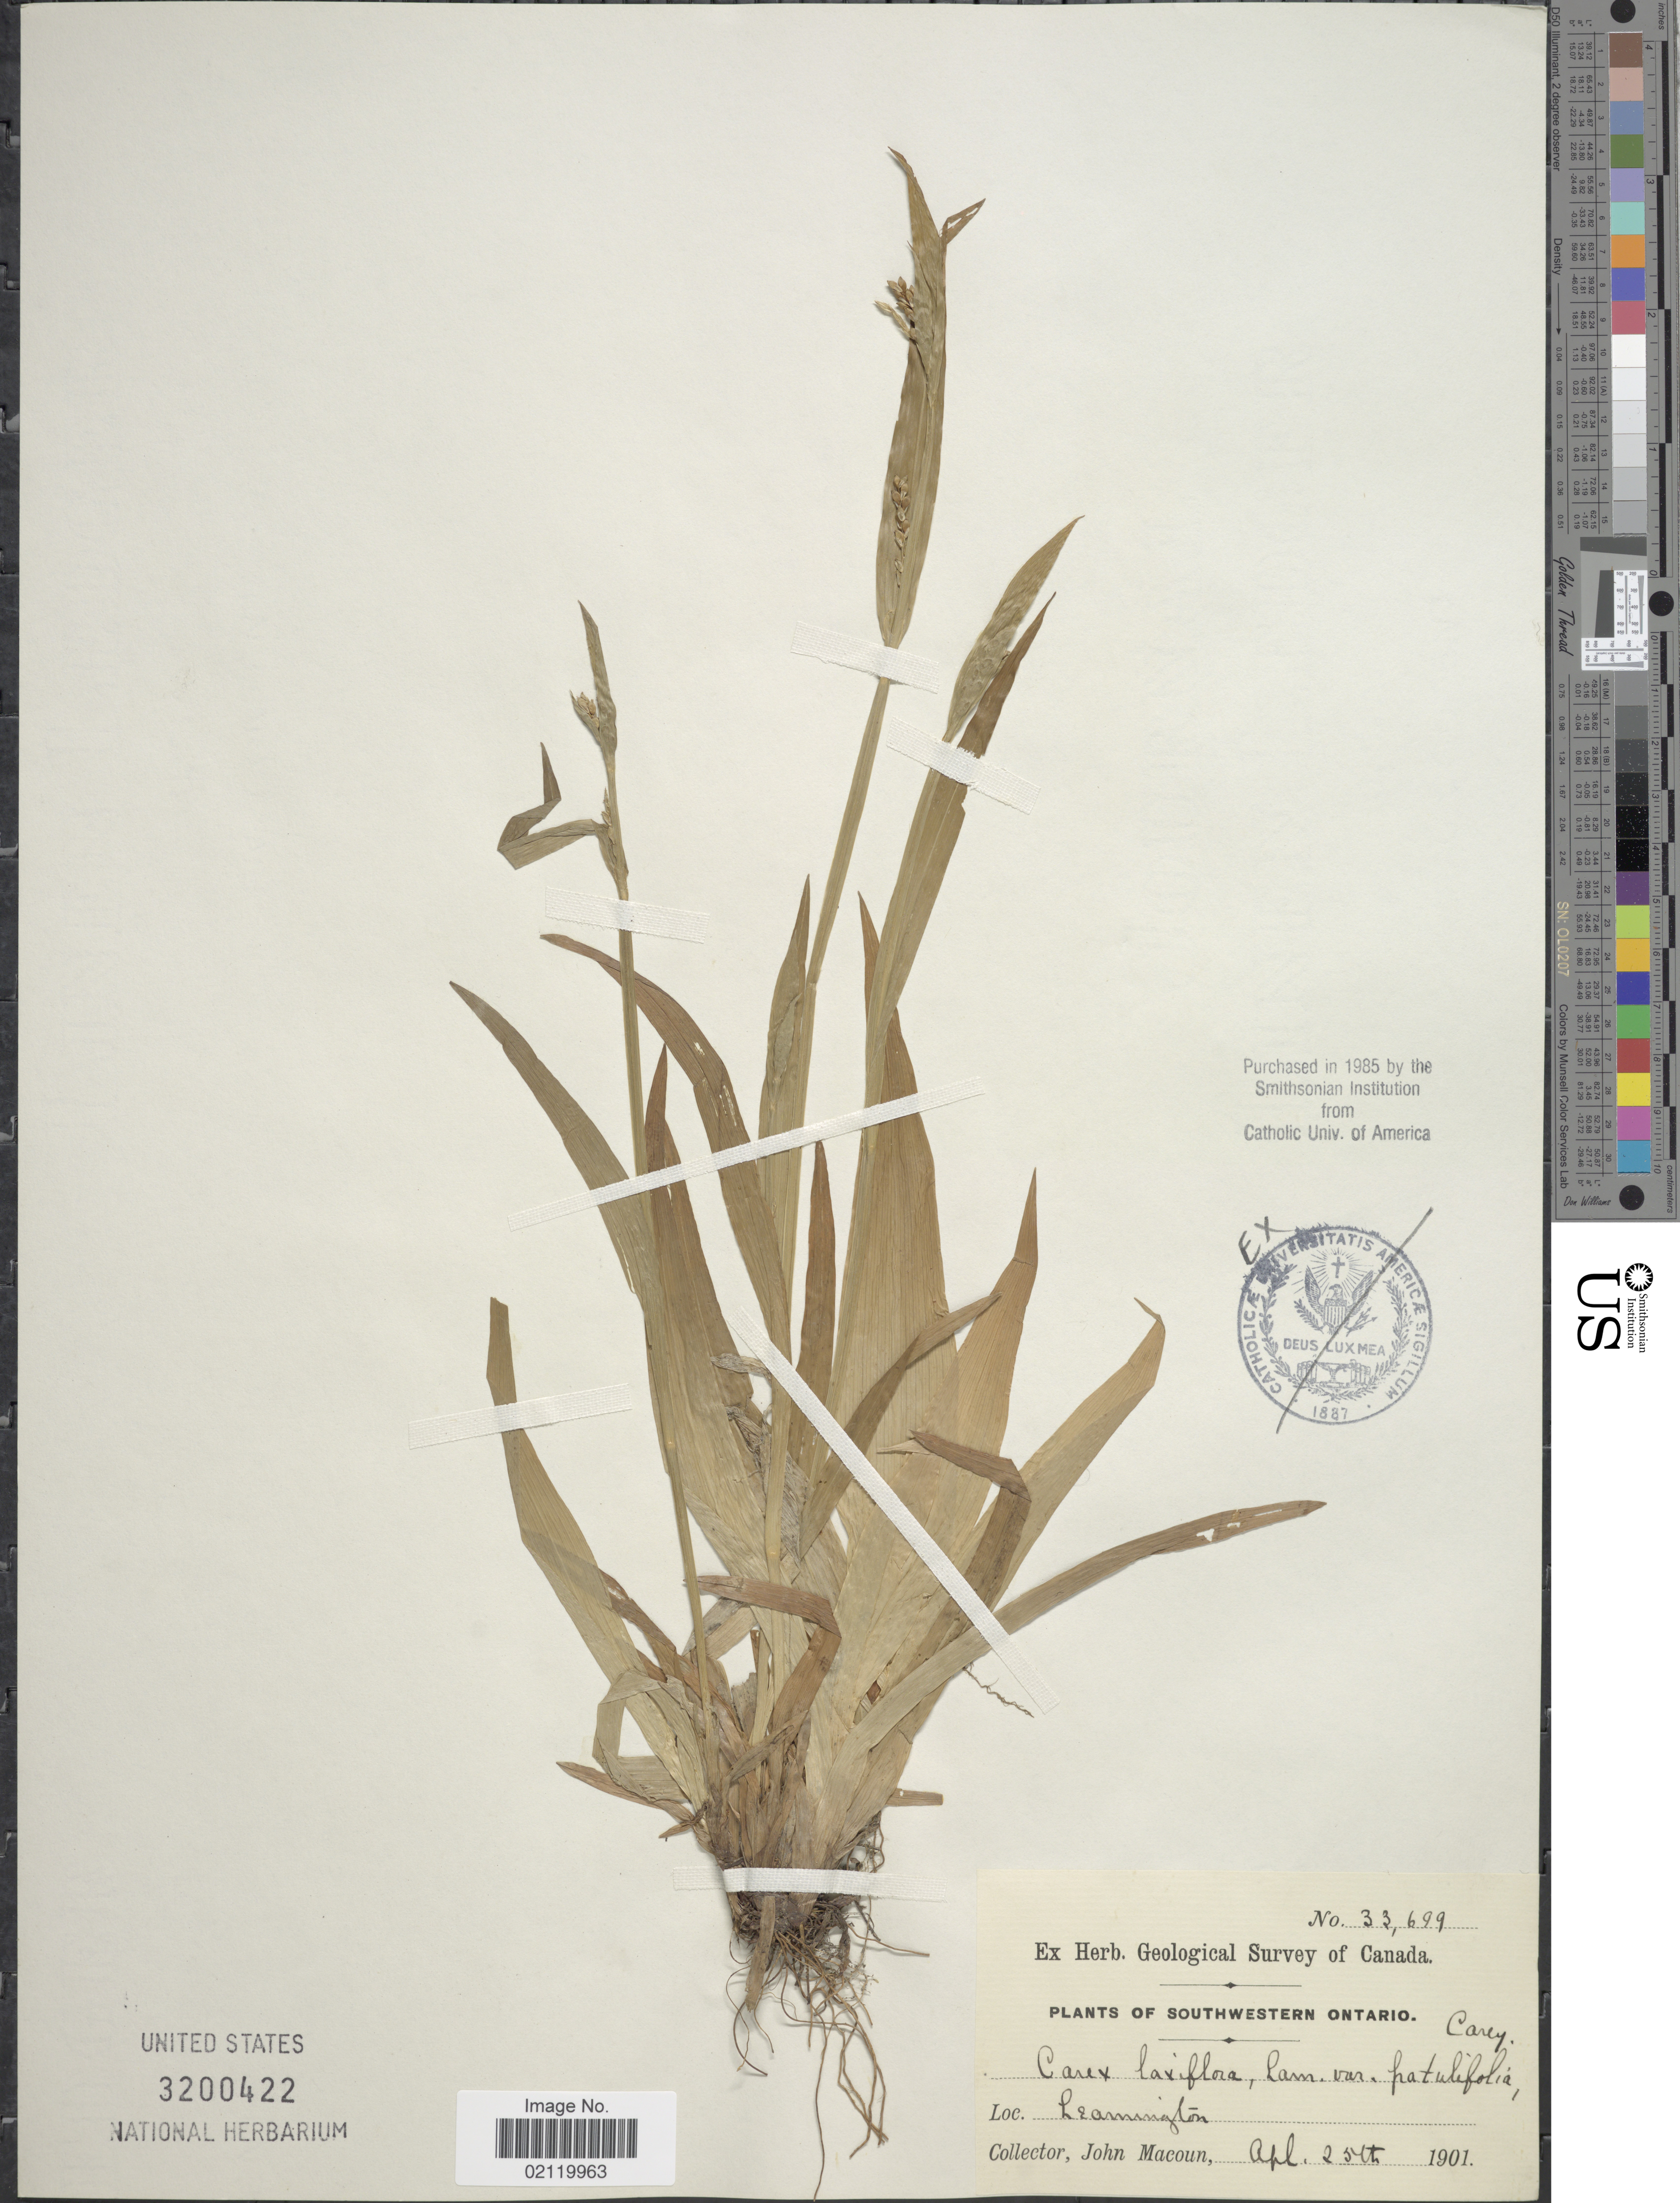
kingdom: Plantae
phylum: Tracheophyta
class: Liliopsida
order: Poales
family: Cyperaceae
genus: Carex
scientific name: Carex laxiflora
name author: Lam.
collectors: J. Macoun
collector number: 33699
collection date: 1901-04-25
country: Canada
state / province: Ontario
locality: Southwestern Ontario. Leamington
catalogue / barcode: US 3200422